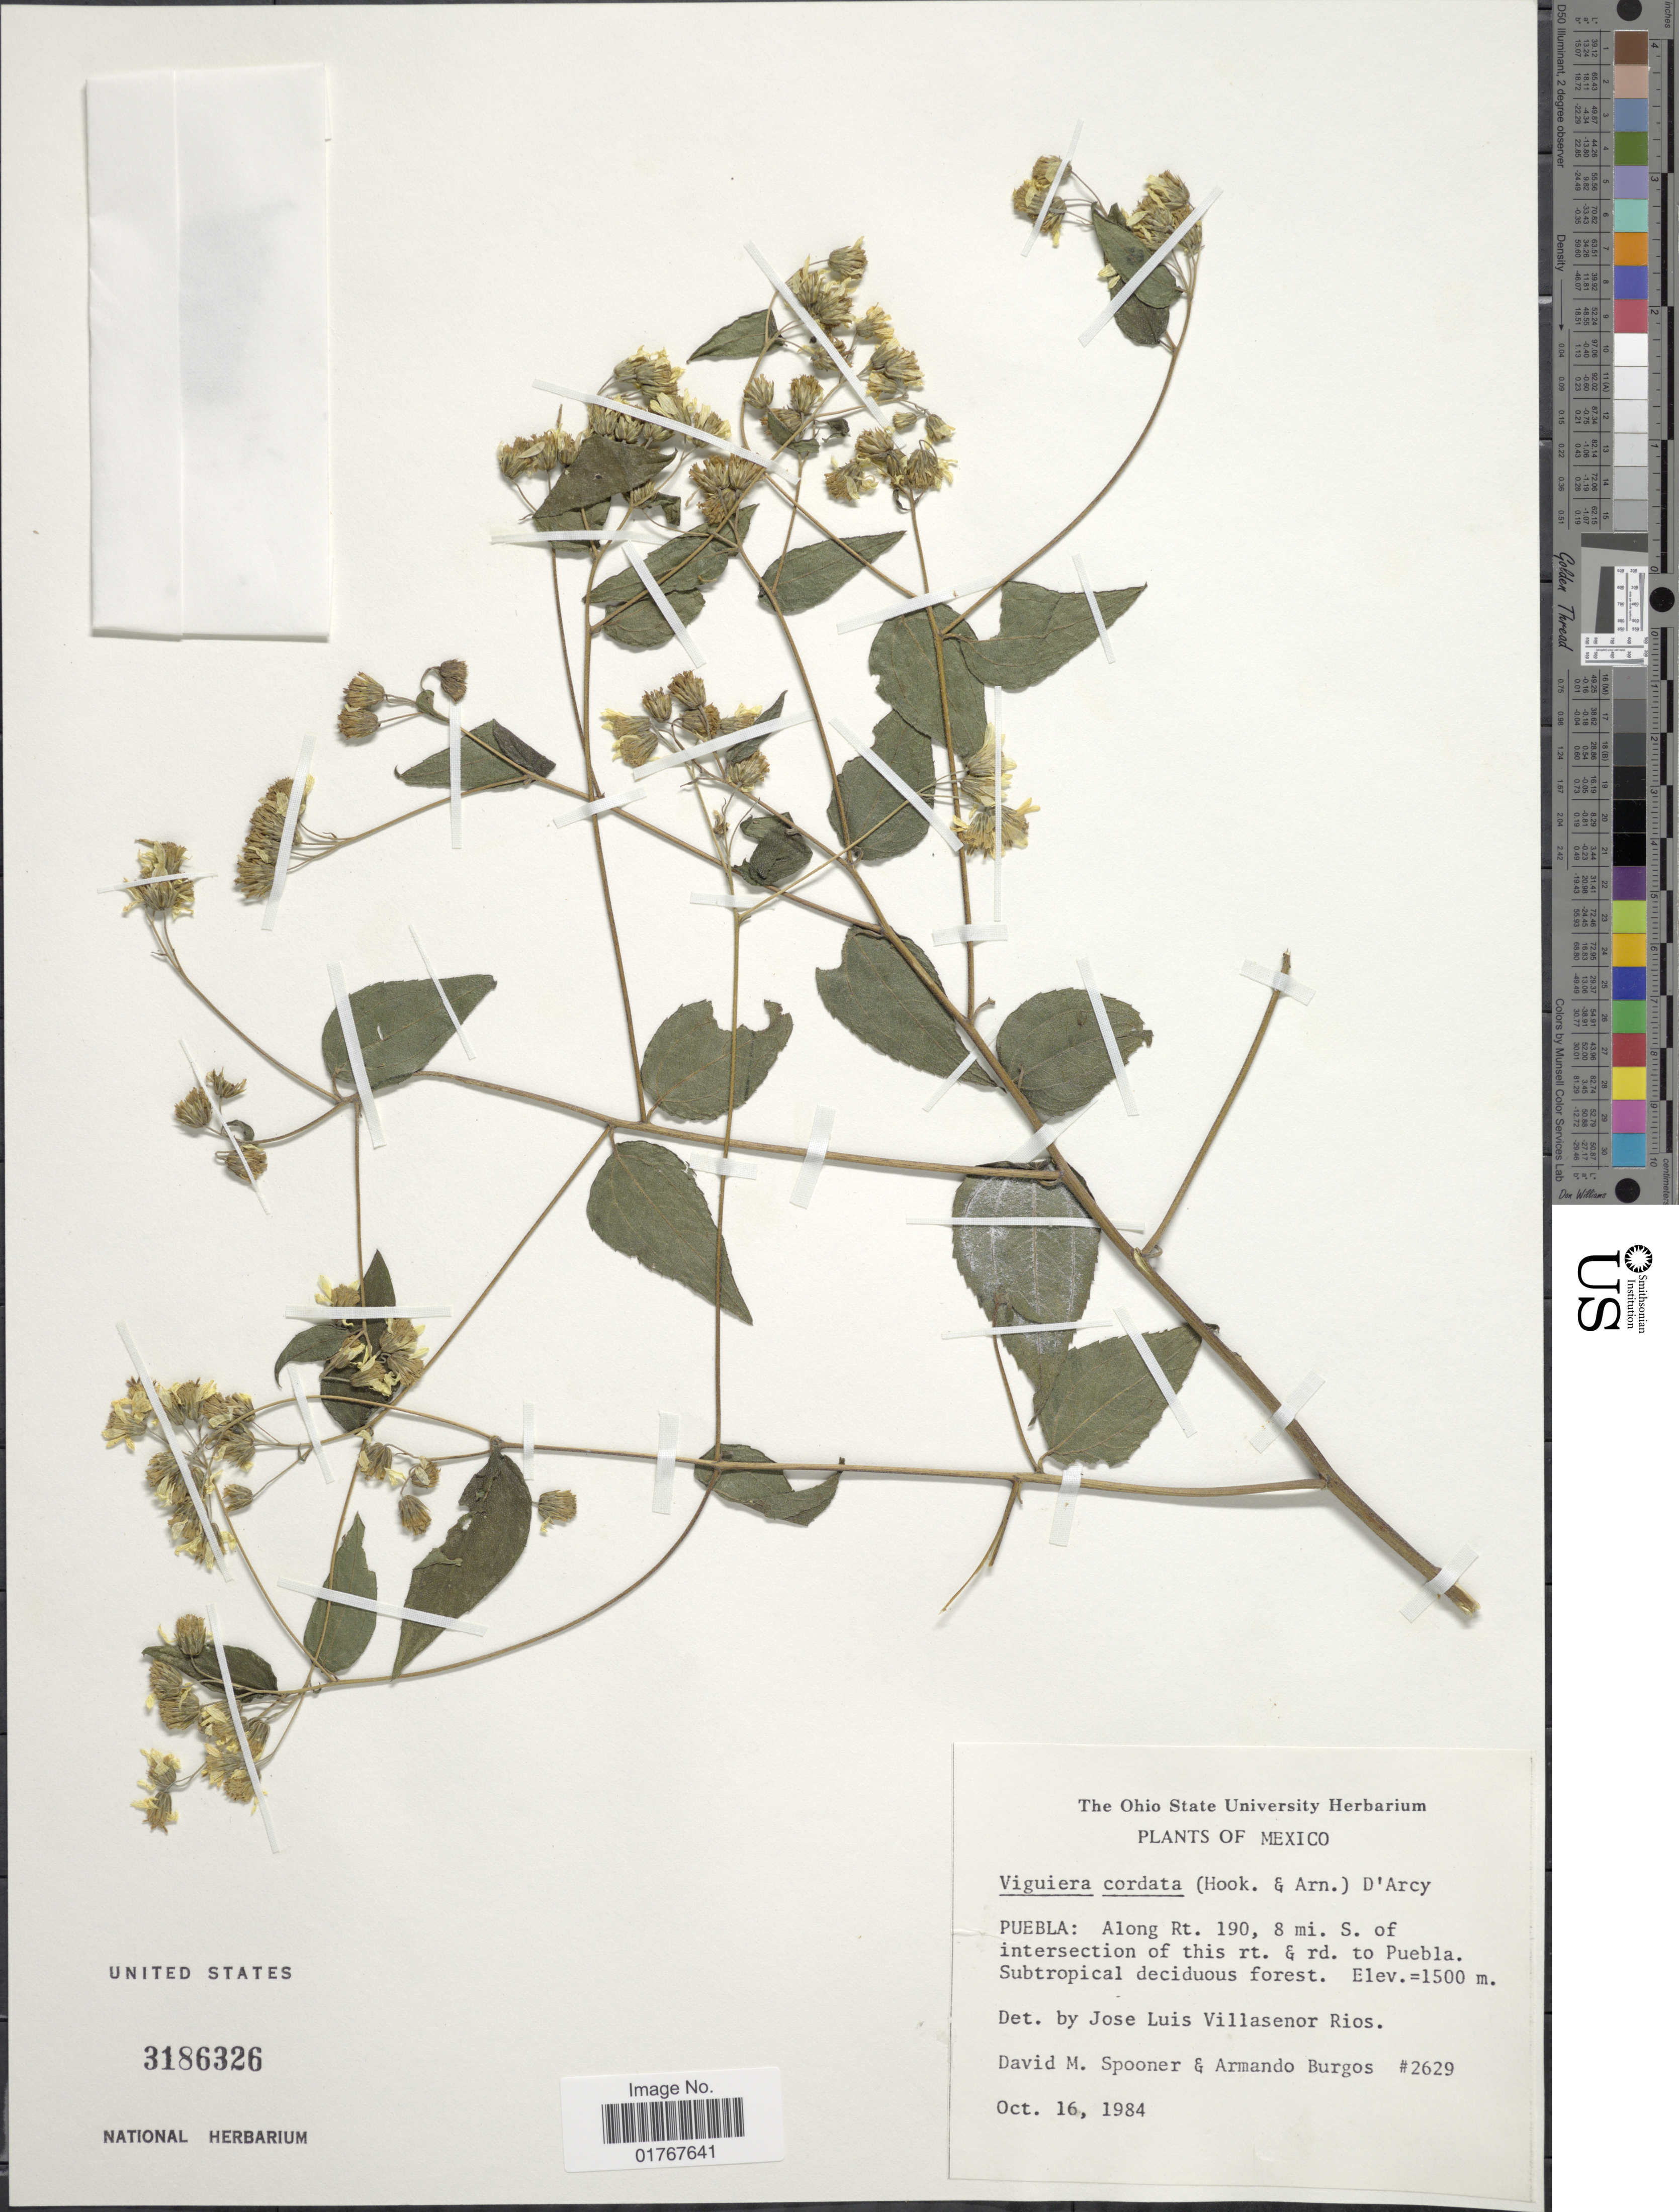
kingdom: Plantae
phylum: Tracheophyta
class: Magnoliopsida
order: Asterales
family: Asteraceae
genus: Viguiera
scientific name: Viguiera cordata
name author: (Hook. & Arn.) D'Arcy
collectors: D. Spooner & A. Burgos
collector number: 2629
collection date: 1984-10-16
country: Mexico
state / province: Puebla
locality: Along Rt. 190, 8 mi S. of intersection rt. & rd to Puebla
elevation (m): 1500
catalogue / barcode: US 3186326